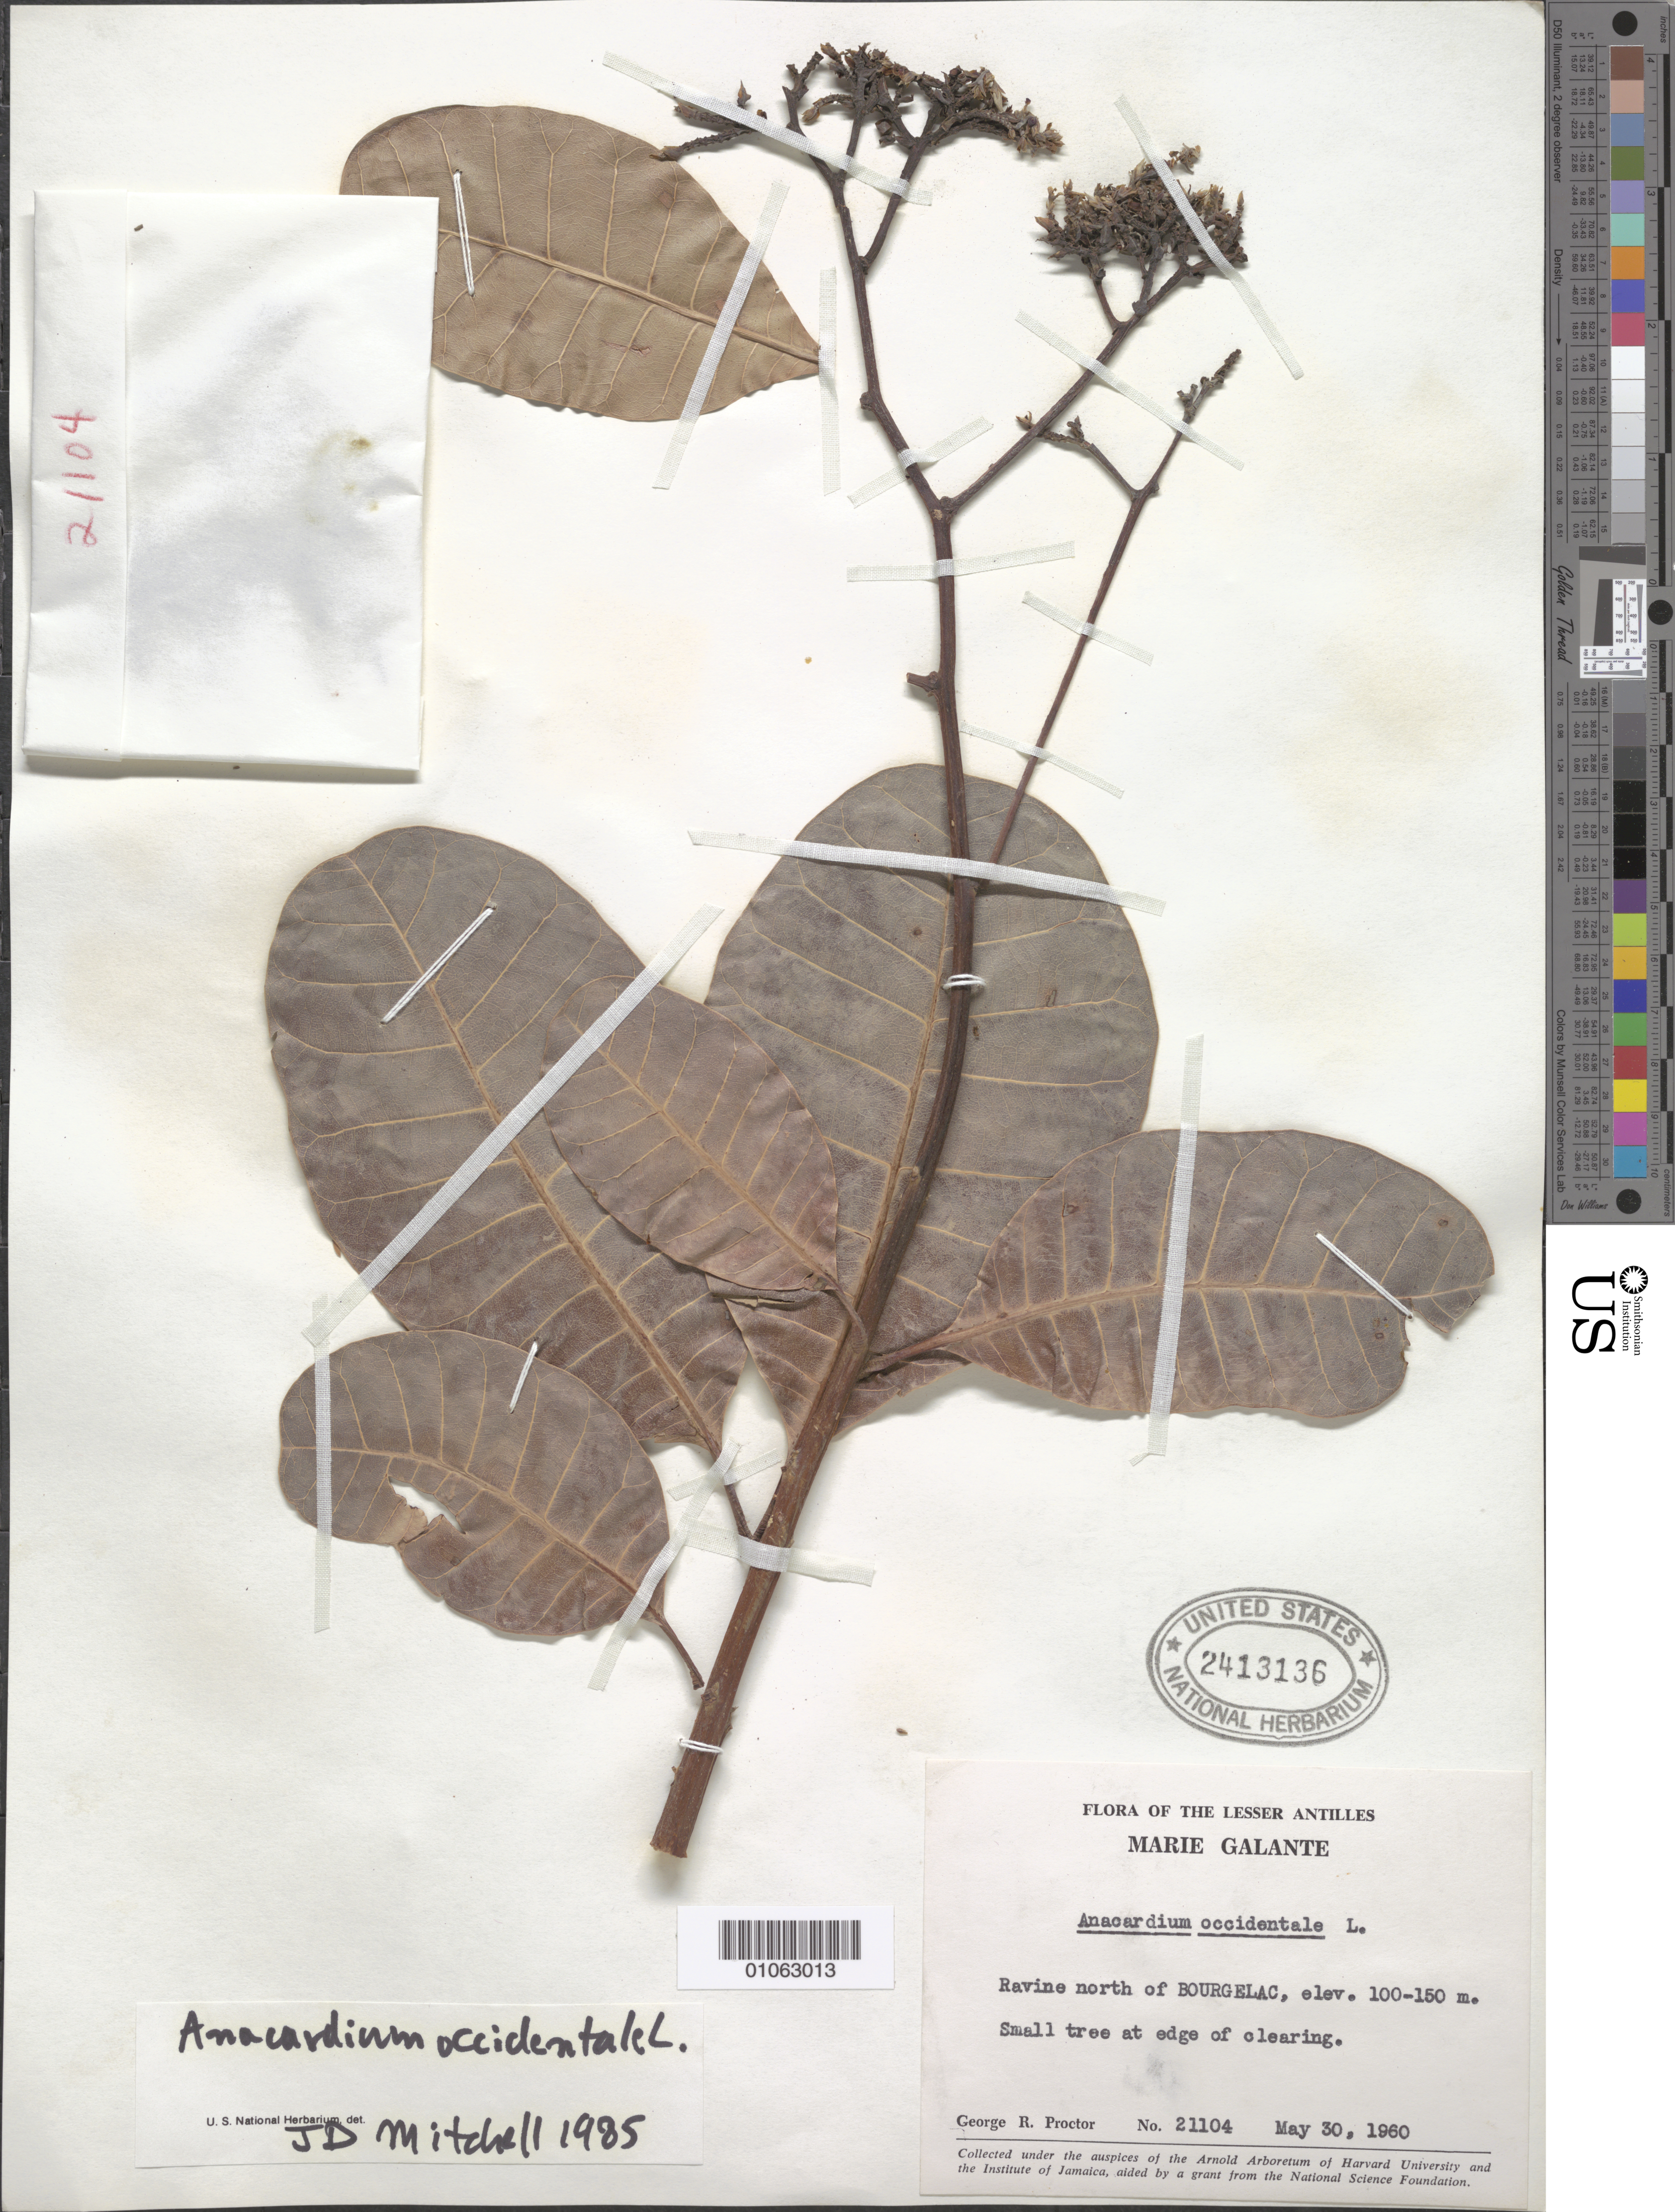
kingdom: Plantae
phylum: Tracheophyta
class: Magnoliopsida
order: Sapindales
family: Anacardiaceae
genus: Anacardium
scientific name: Anacardium occidentale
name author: L.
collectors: G. R. Proctor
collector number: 21104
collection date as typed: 30 May 1960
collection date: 1960-05-30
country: Guadeloupe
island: Marie Galante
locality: ravine north of Bourgelac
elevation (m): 100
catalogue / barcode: US 2413136